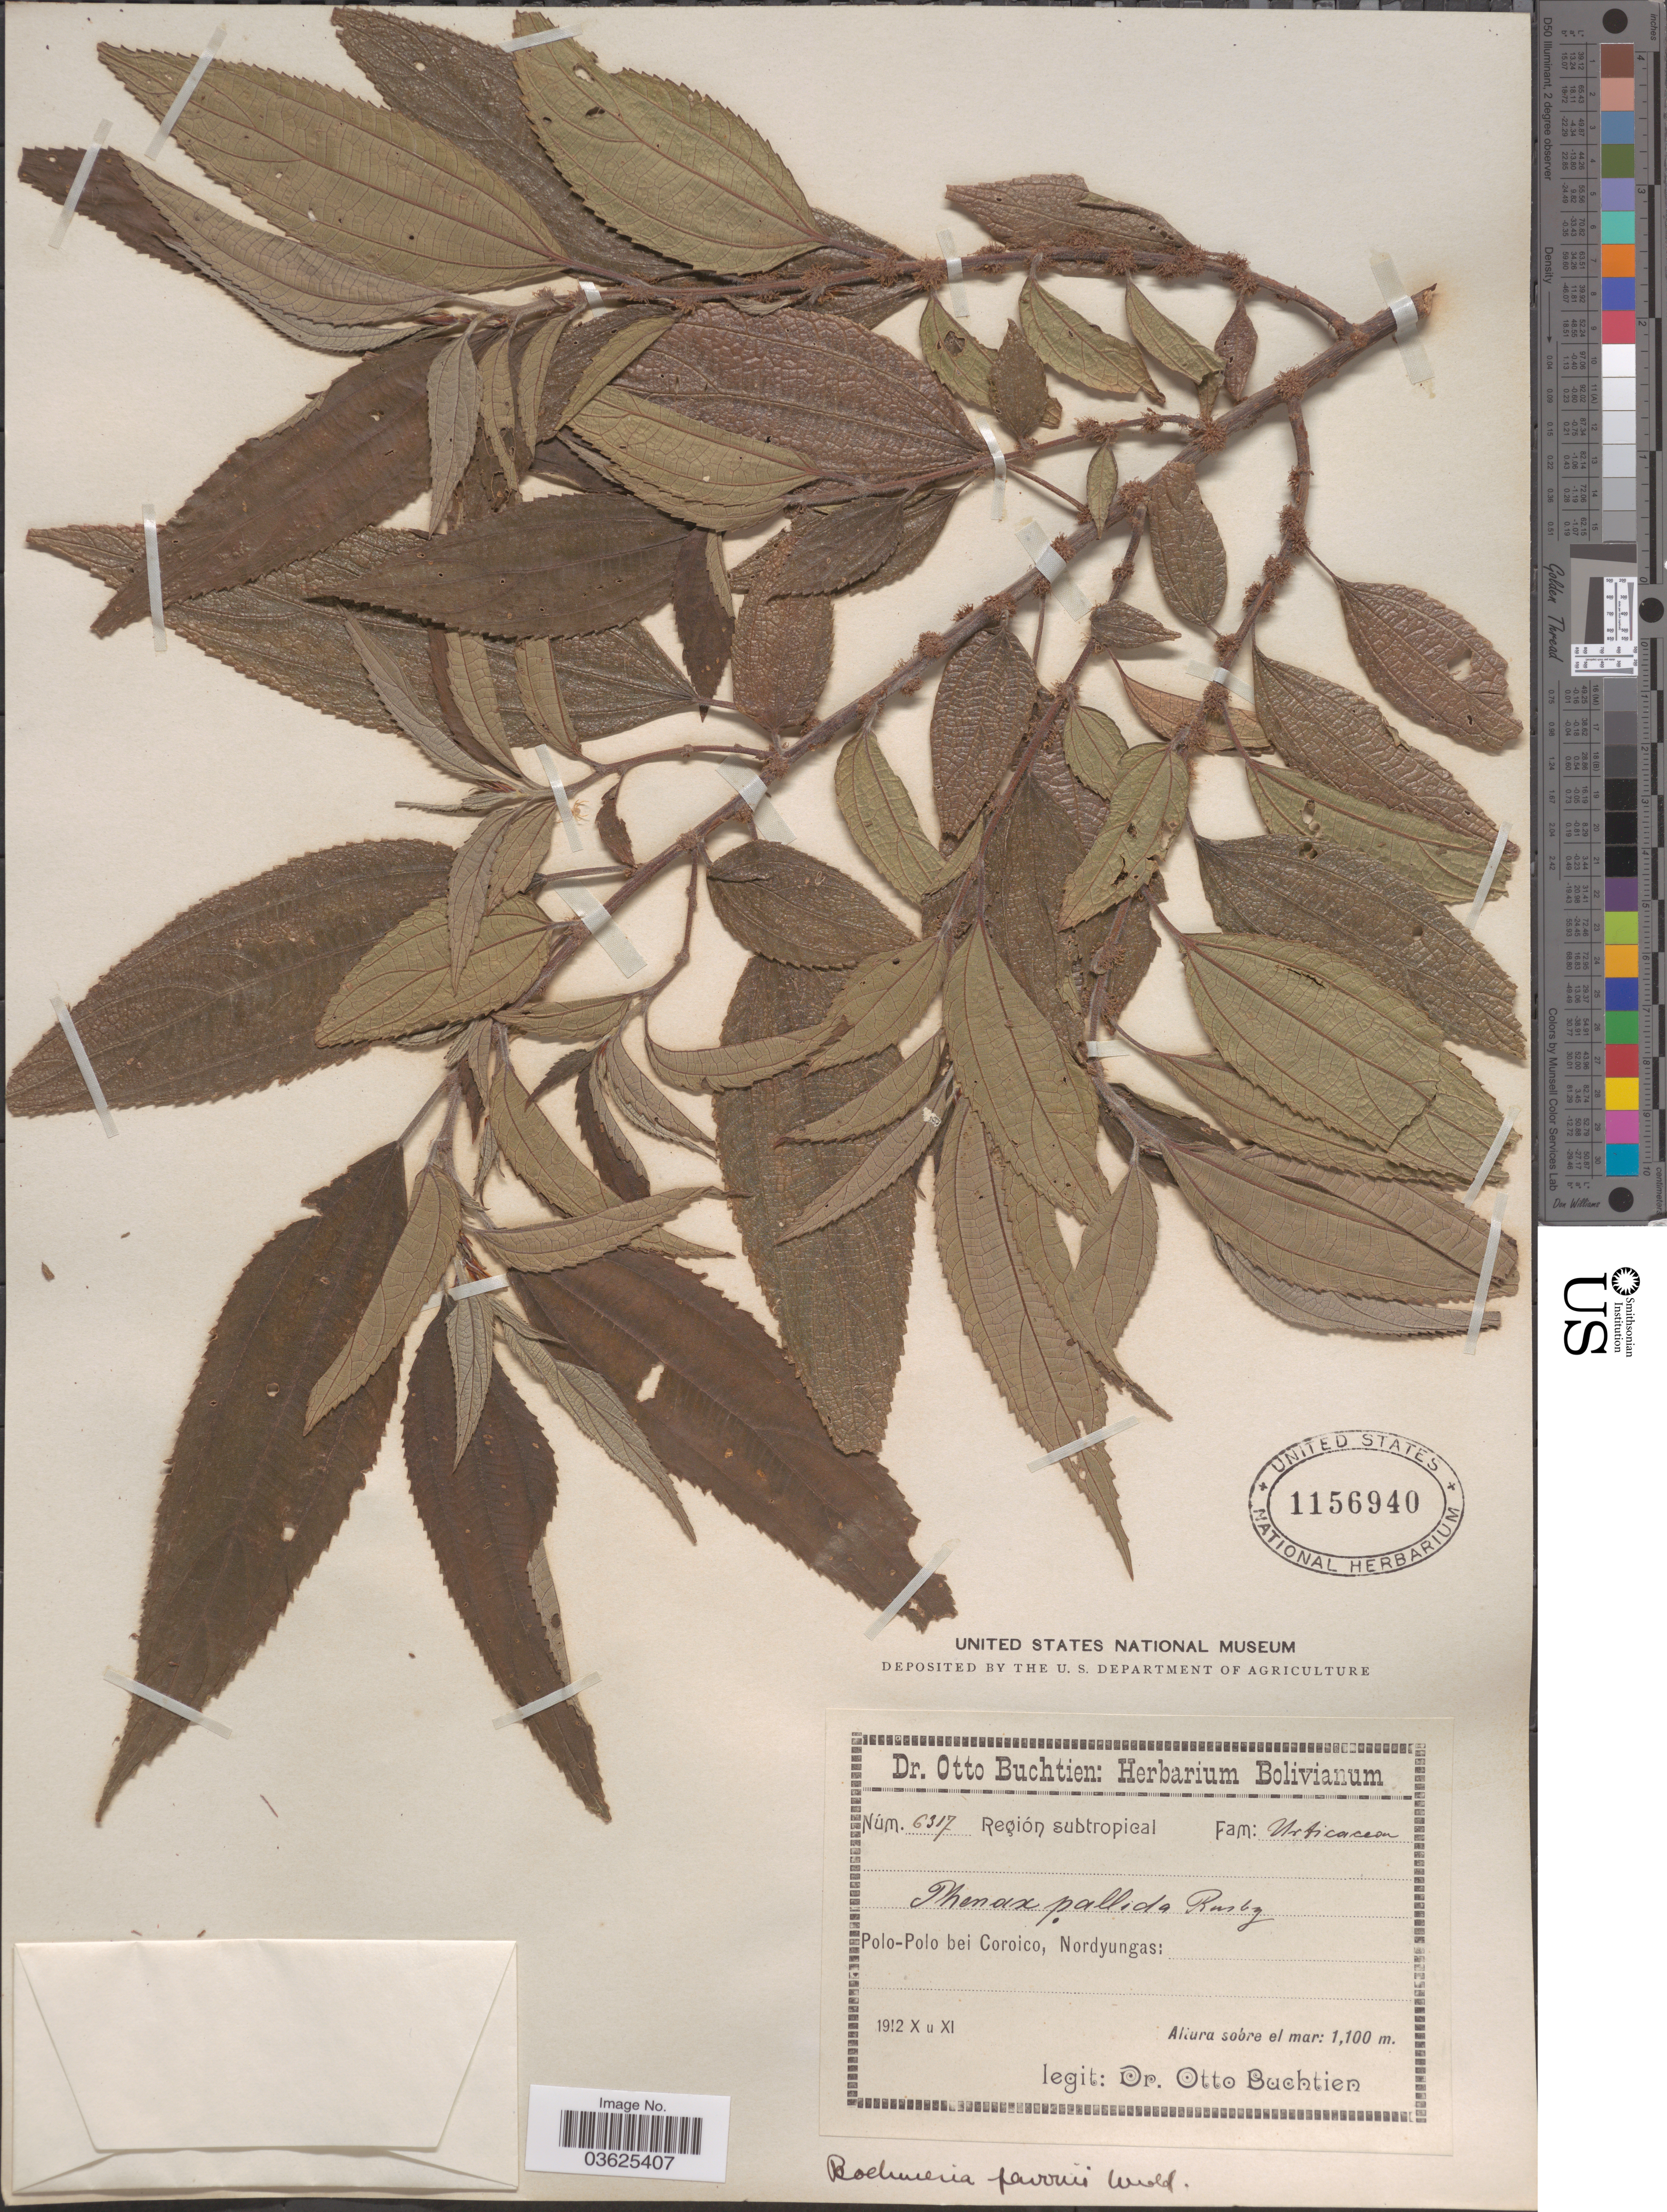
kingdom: Plantae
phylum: Tracheophyta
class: Magnoliopsida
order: Rosales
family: Urticaceae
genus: Boehmeria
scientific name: Boehmeria pavonii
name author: Wedd.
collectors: O. Buchtien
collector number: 6317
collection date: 1912-10/1912-11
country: Bolivia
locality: Región subtropical. Polo-Polo bei Coroico, Nordyungas.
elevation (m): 1100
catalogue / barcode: US 1156940